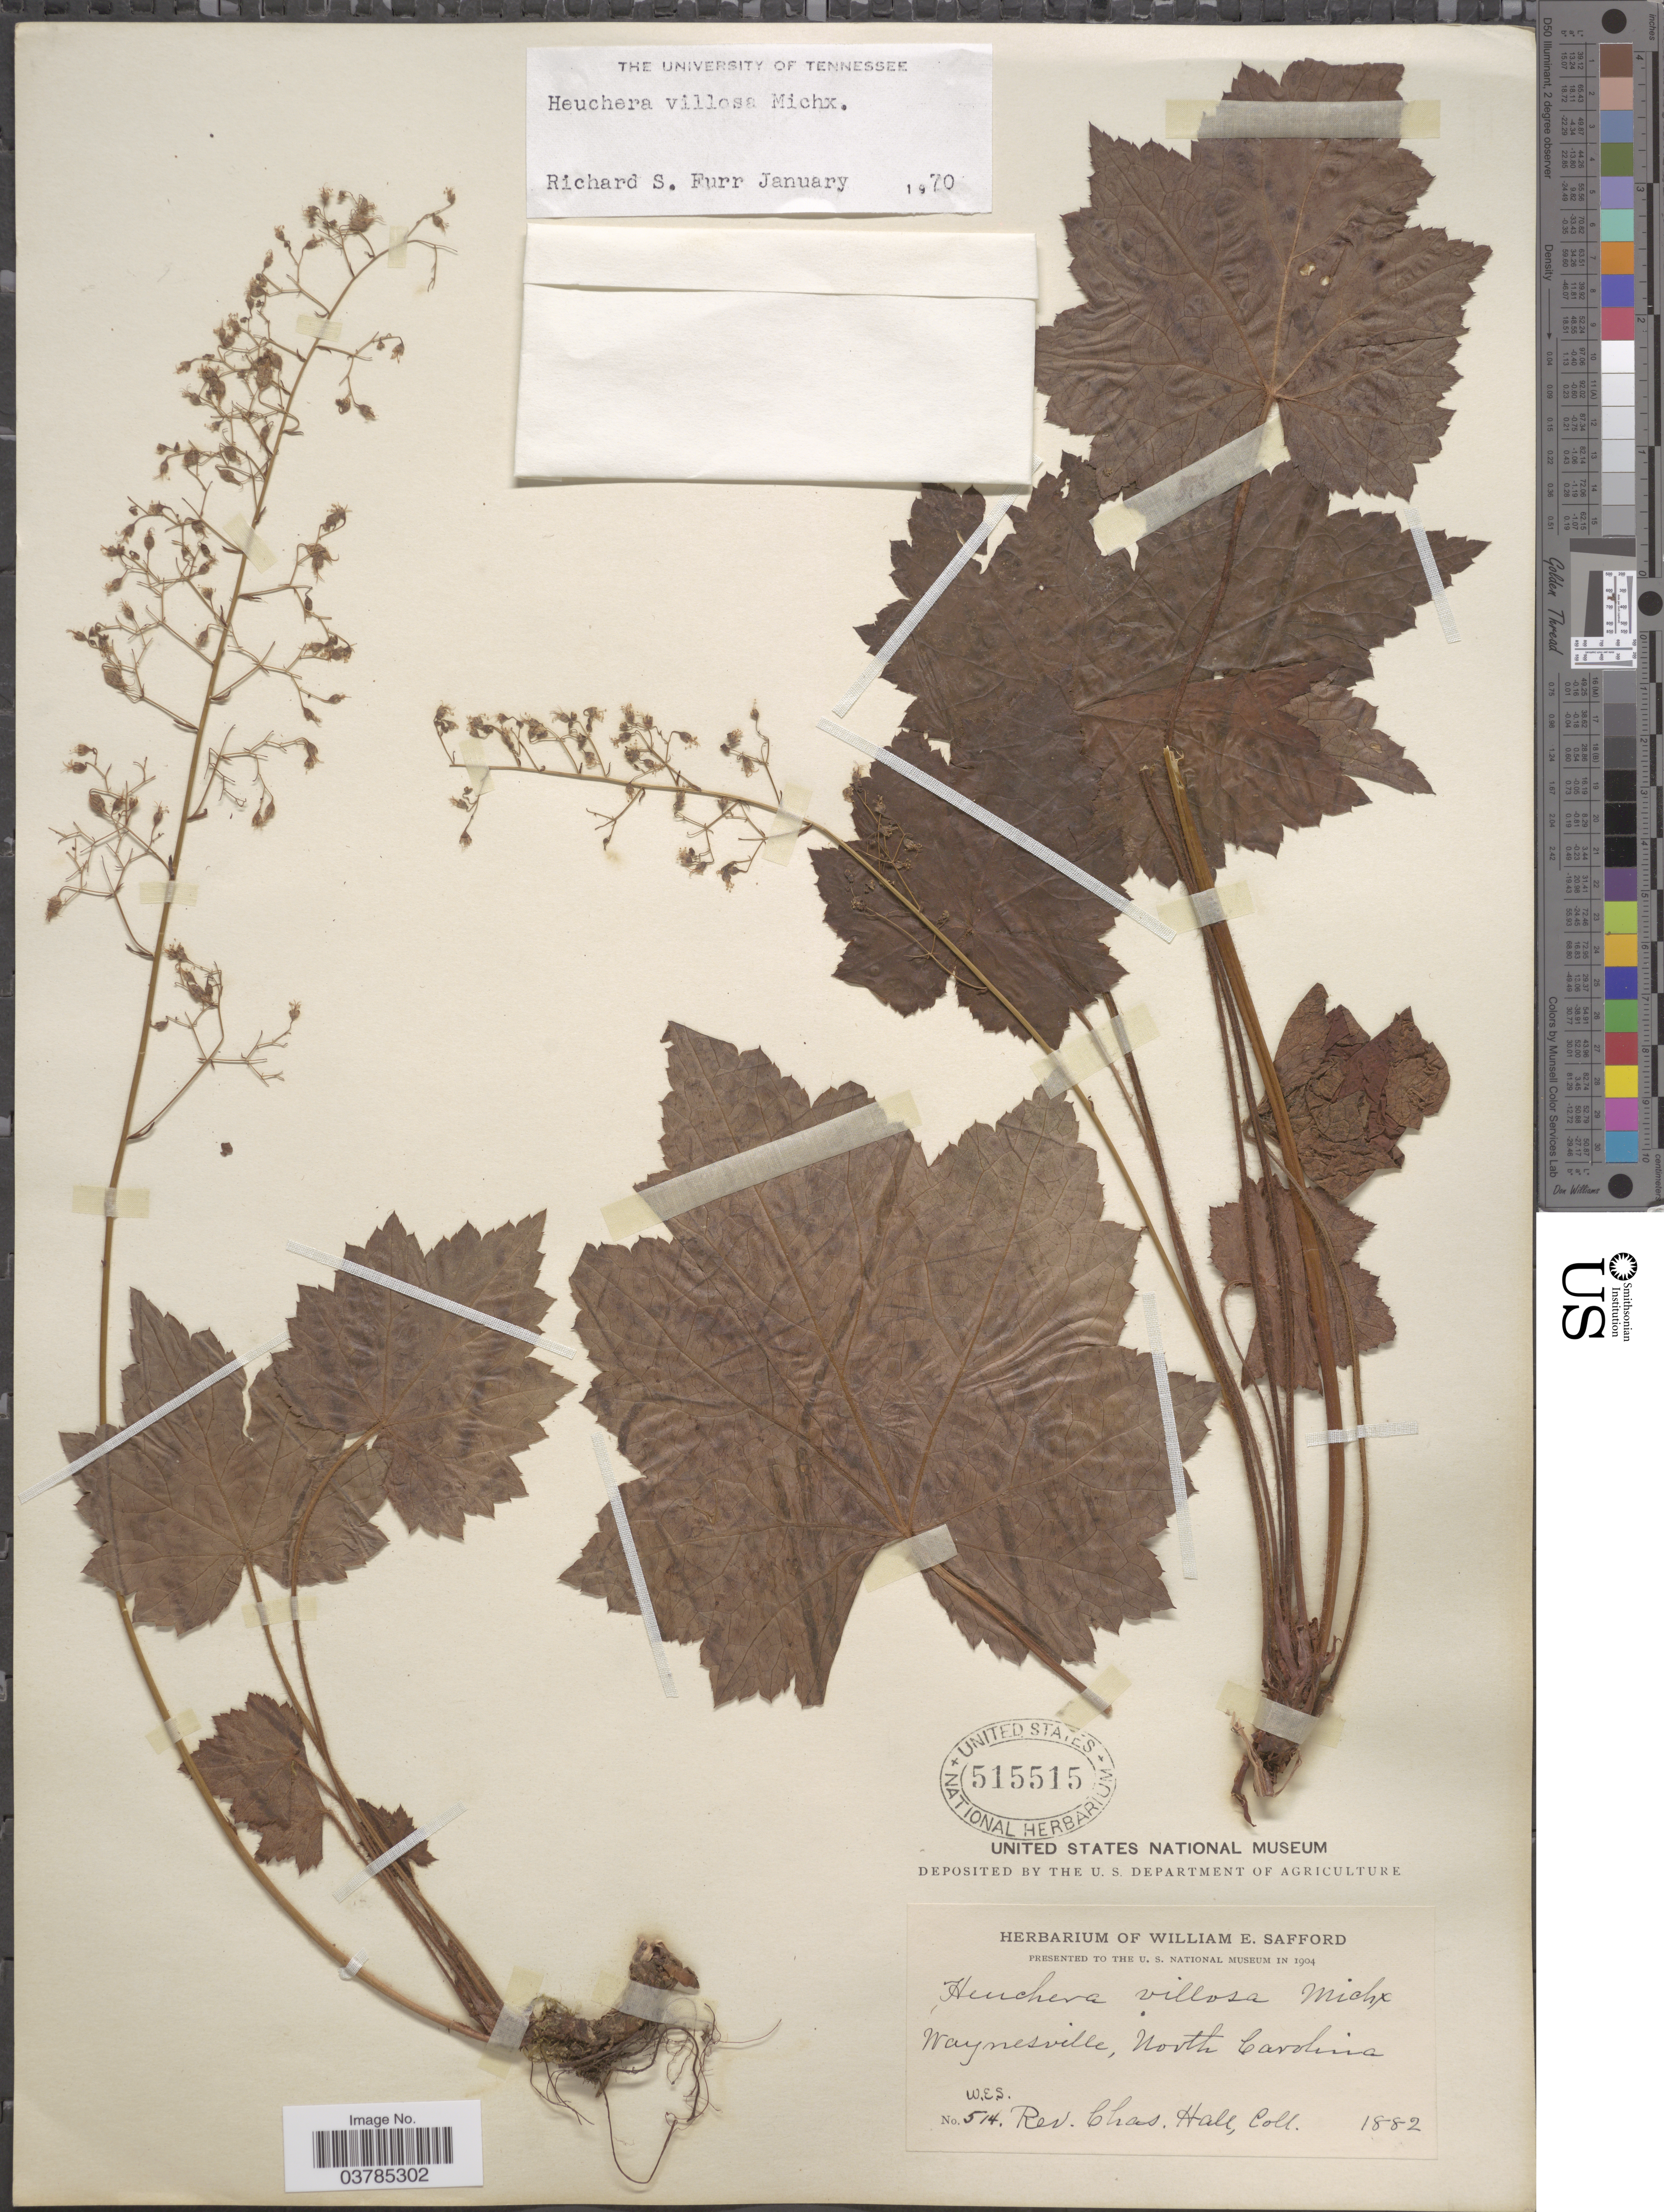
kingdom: Plantae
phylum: Tracheophyta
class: Magnoliopsida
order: Saxifragales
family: Saxifragaceae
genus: Heuchera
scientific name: Heuchera villosa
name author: Michx.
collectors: C. Hall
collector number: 514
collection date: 1882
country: United States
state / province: North Carolina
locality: Waynesville.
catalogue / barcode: US 515515